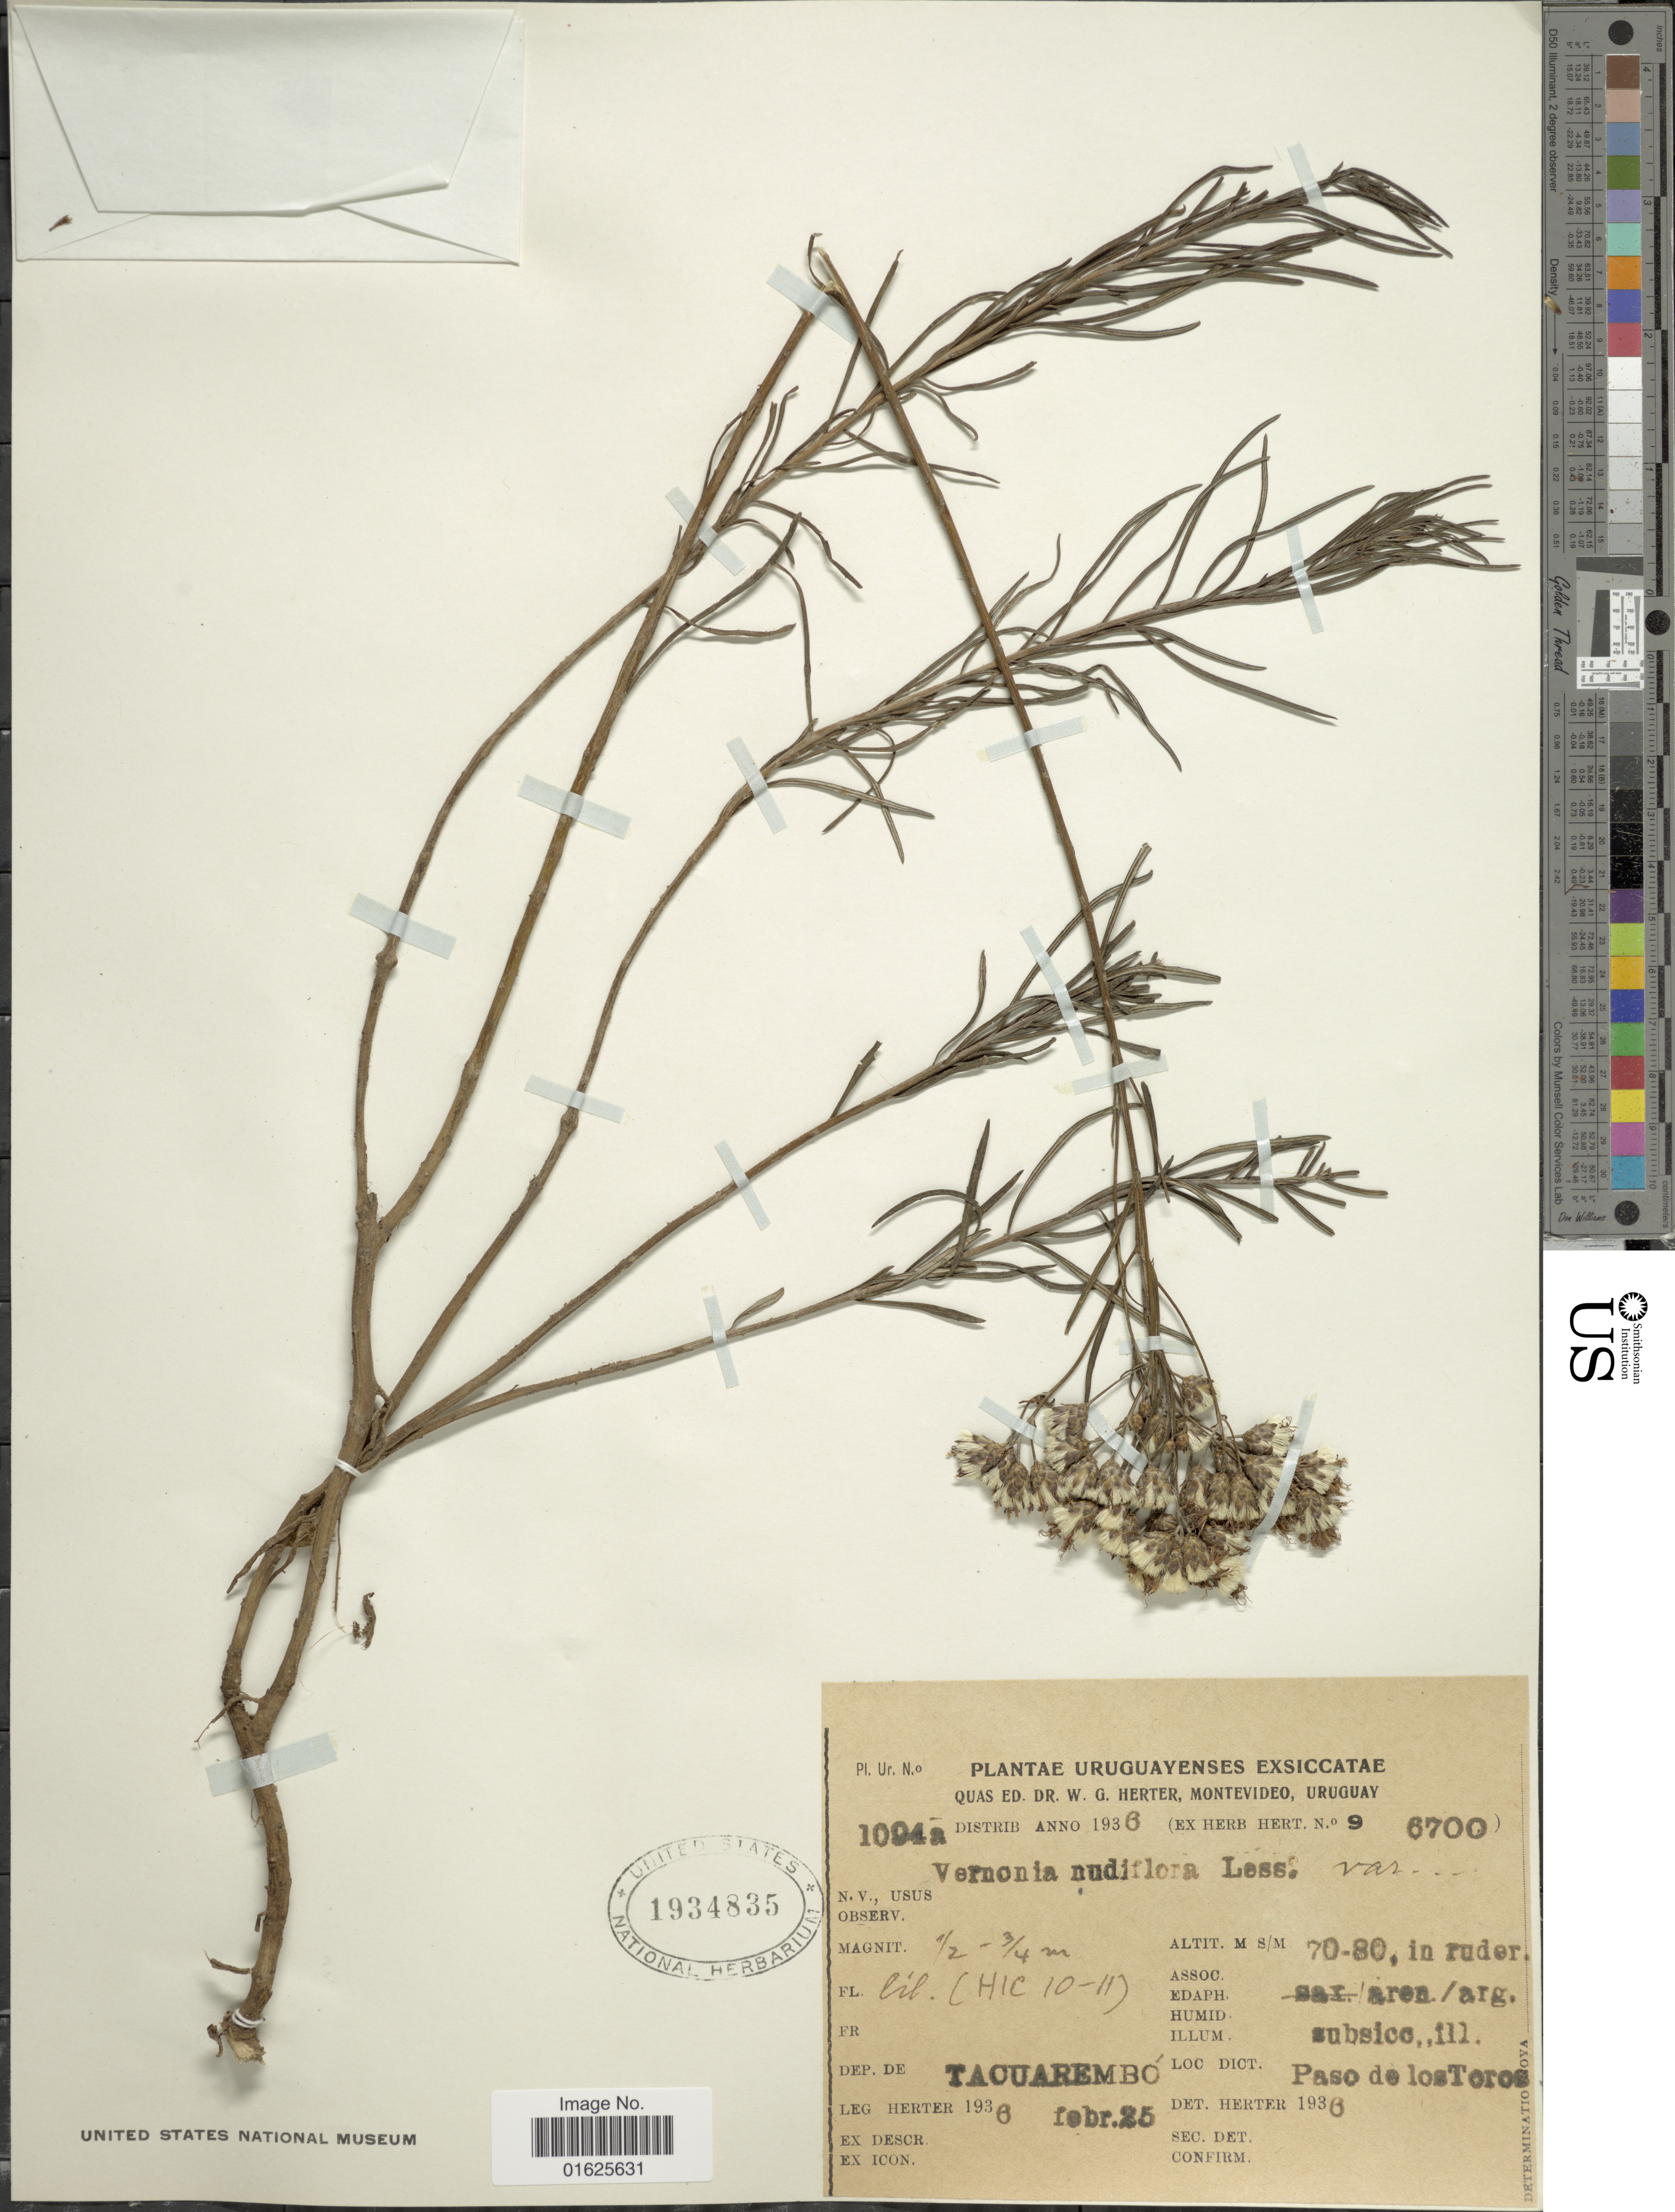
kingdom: Plantae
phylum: Tracheophyta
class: Magnoliopsida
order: Asterales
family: Asteraceae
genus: Vernonanthura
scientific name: Vernonanthura nudiflora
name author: (Less.) H. Rob.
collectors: Herter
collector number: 1094a/6700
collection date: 1936-02-25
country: Uruguay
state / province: Tacuarembó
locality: Dep de Tacuarembó, Paso de los Toros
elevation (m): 70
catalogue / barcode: US 1934835